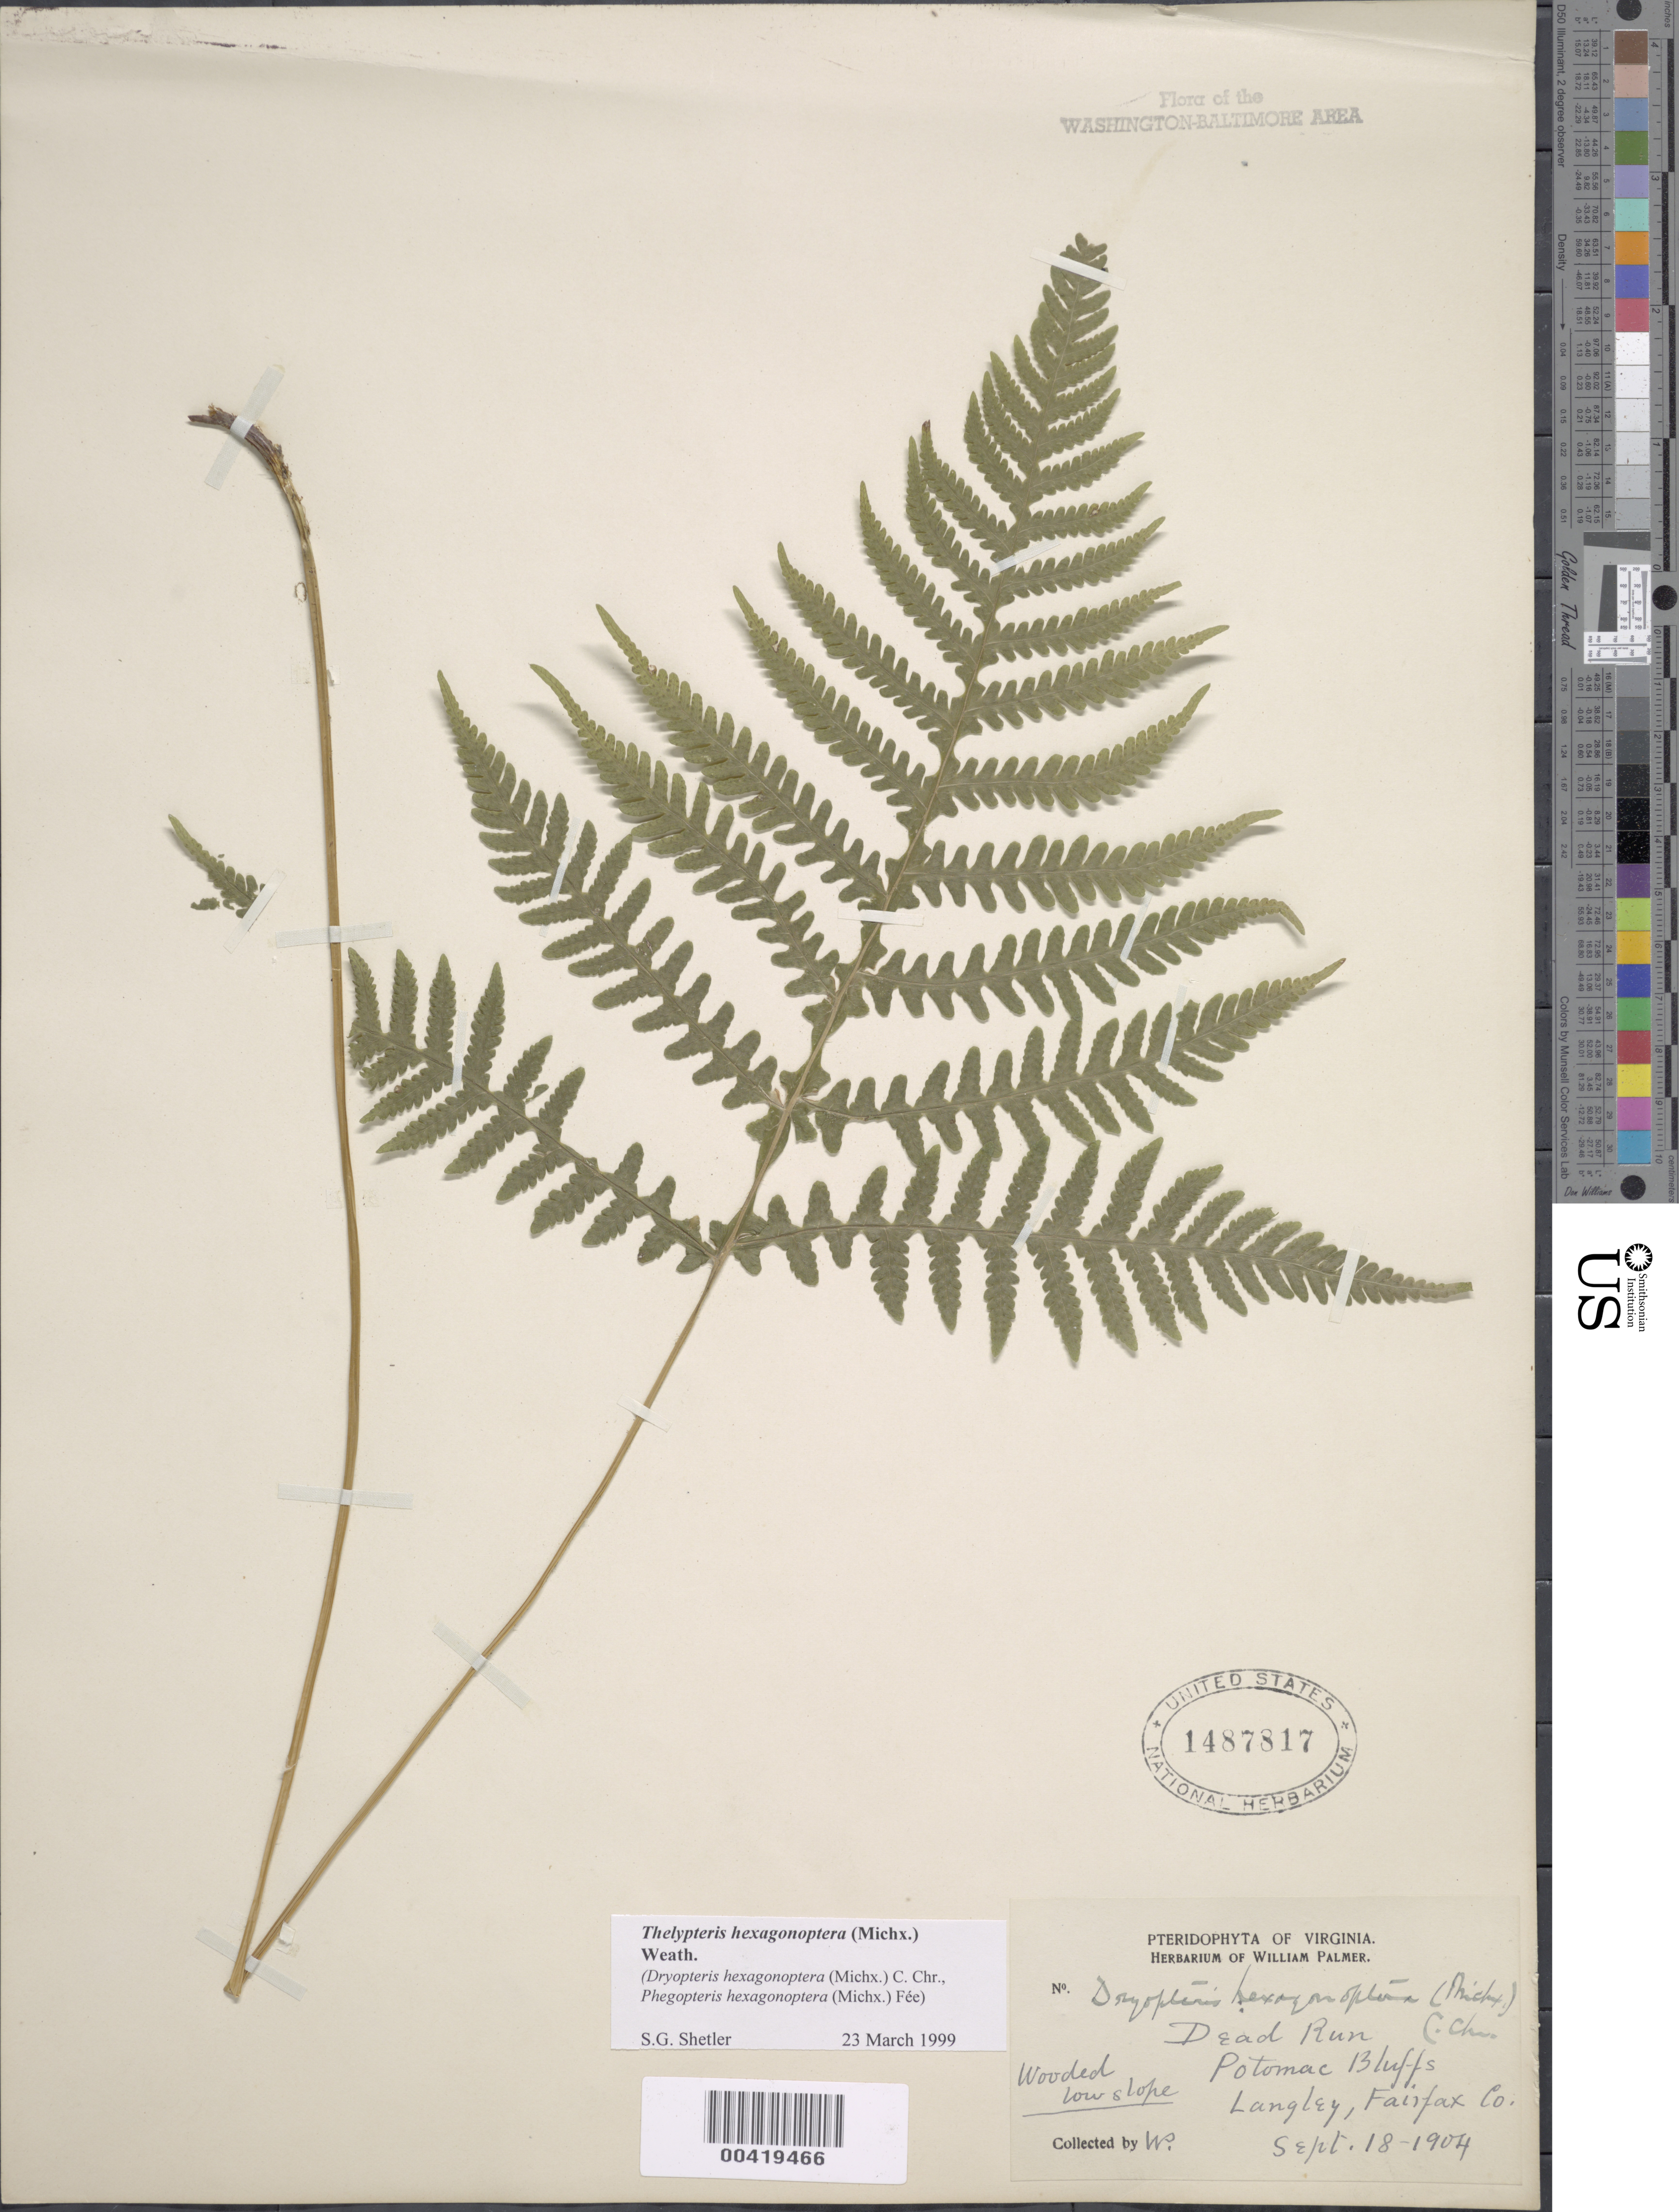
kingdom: Plantae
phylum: Tracheophyta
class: Polypodiopsida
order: Polypodiales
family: Thelypteridaceae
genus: Phegopteris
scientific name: Phegopteris hexagonoptera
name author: (Michx.) Fée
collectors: W. Palmer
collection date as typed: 18 Sep 1904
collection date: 1904-09-18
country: United States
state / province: Virginia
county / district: Fairfax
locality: Dead Run, Potomac Bluffs, Langley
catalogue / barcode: US 1487817